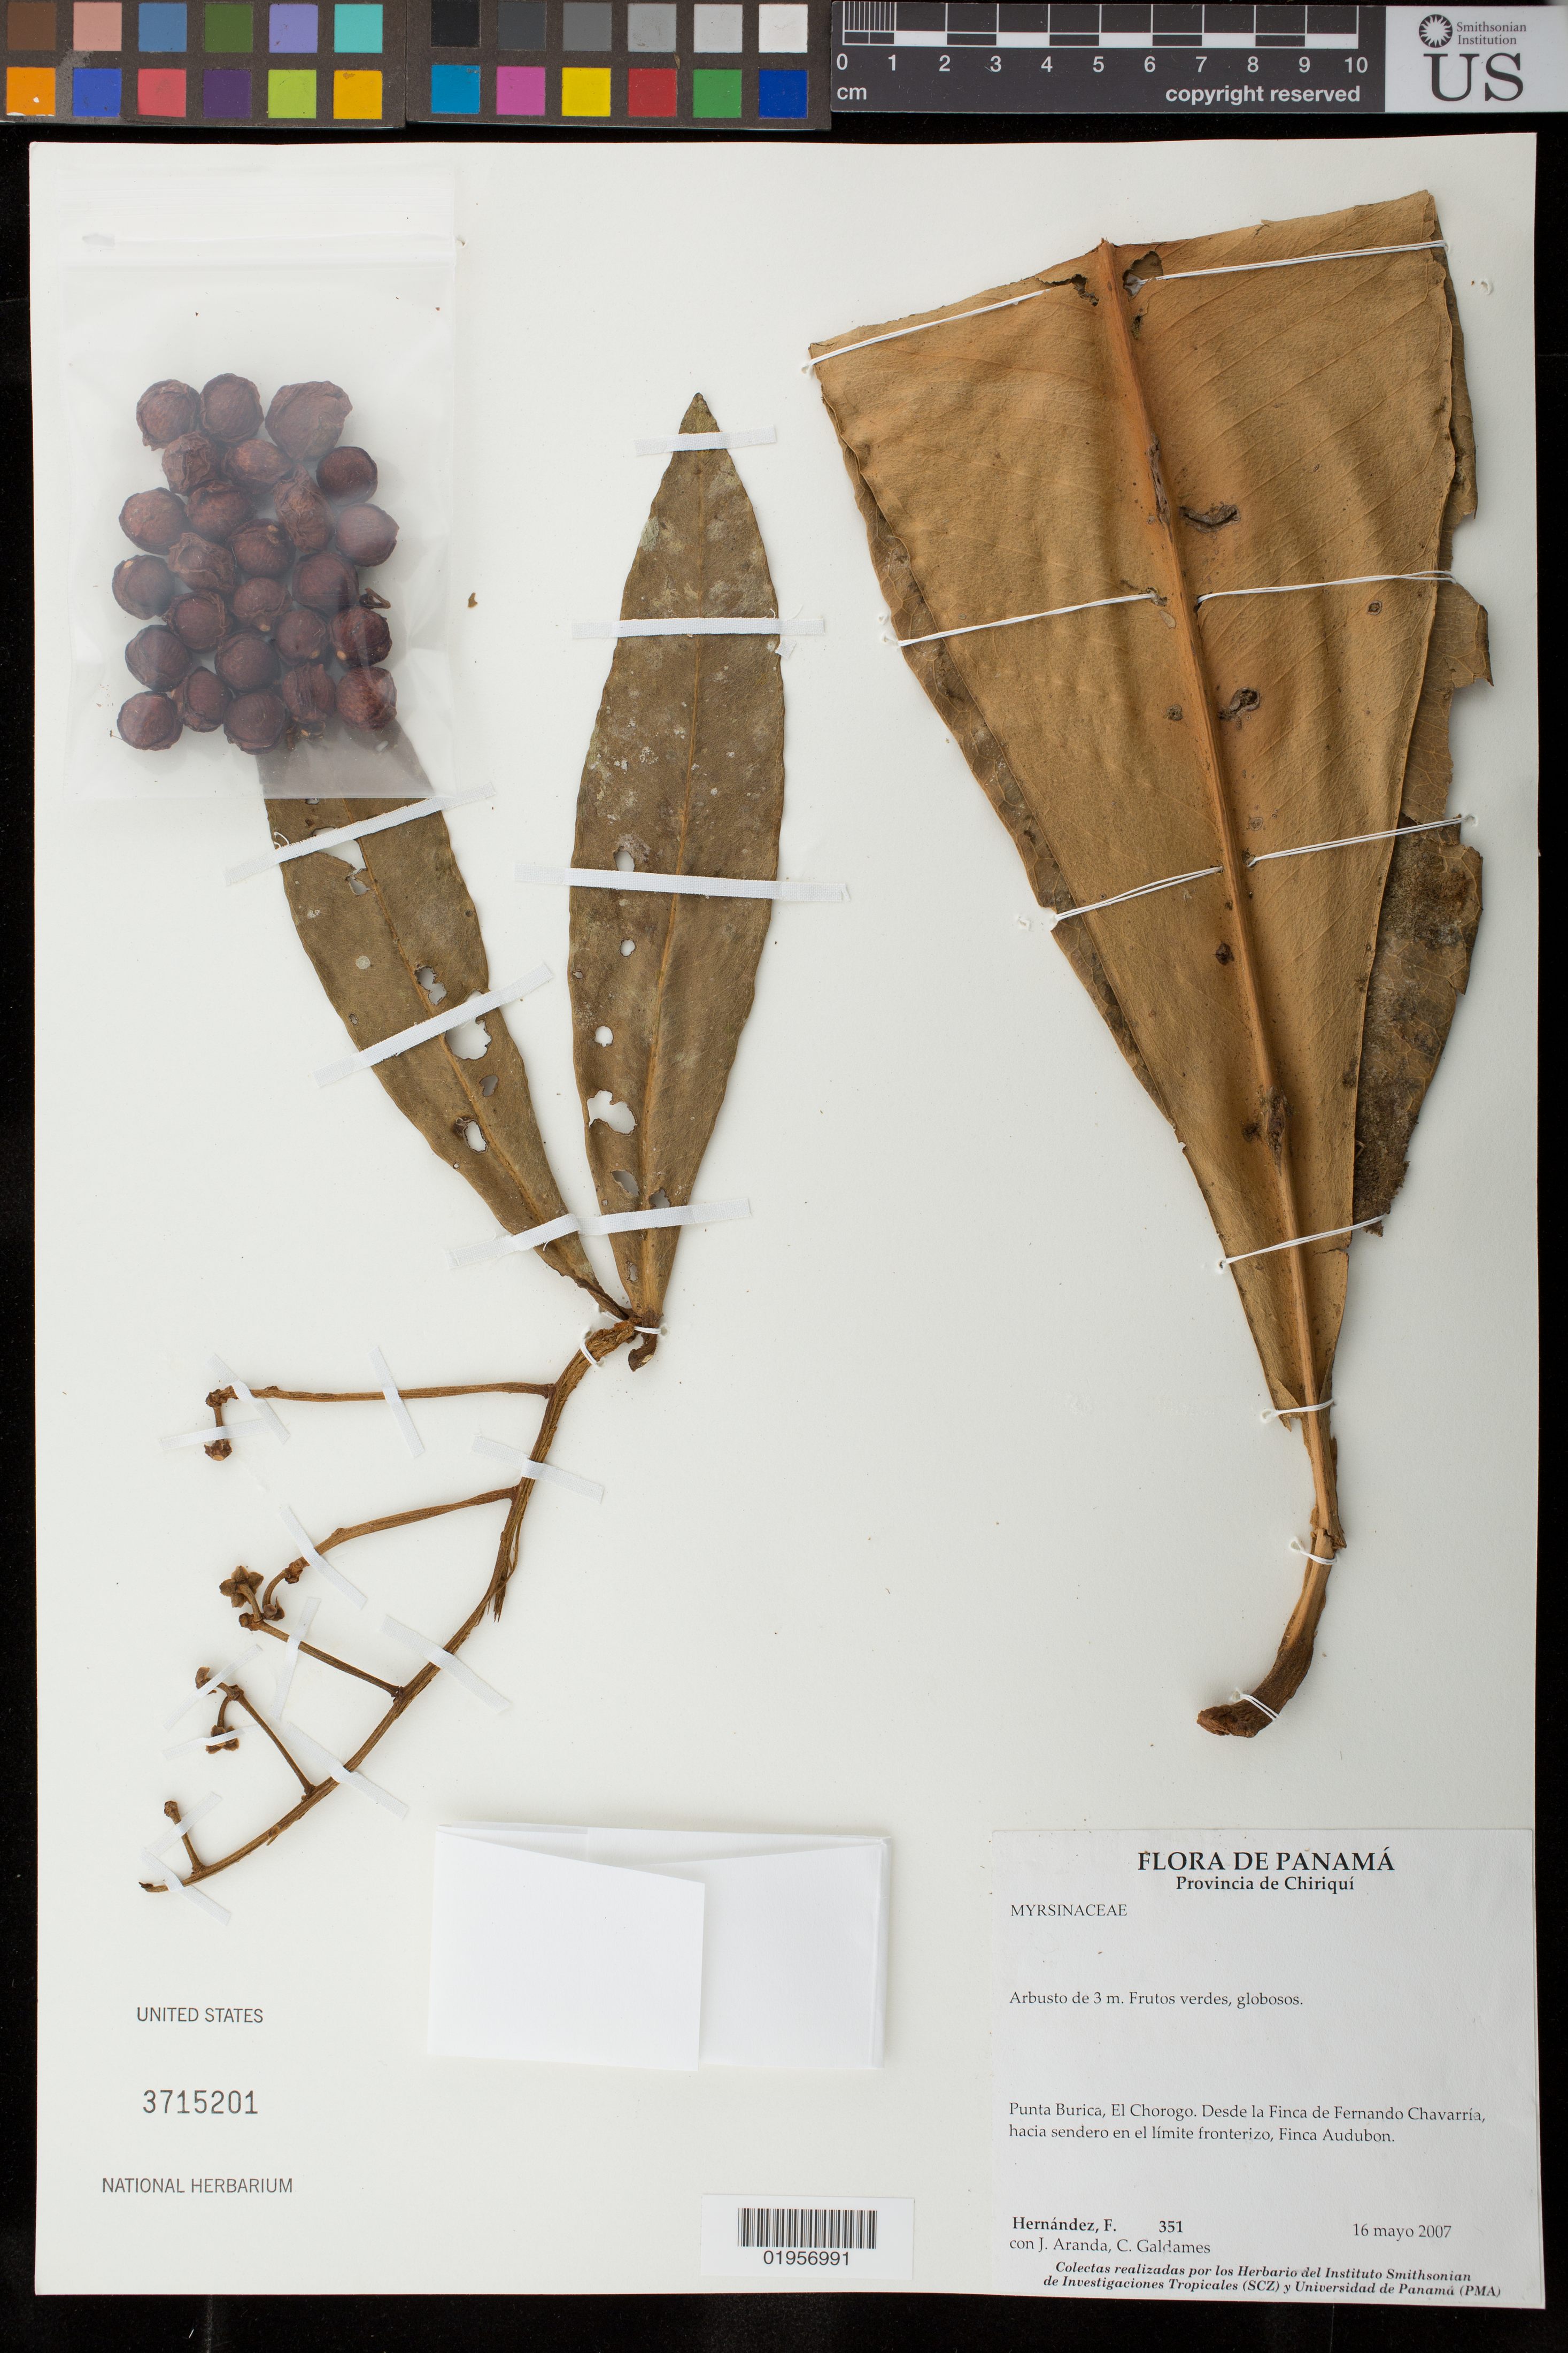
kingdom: Plantae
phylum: Tracheophyta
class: Magnoliopsida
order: Ericales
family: Primulaceae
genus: Hymenandra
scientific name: Hymenandra pittieri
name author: (Mez) Pipoly & Ricketson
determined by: Pipoly, J. J.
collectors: F. Hernandez, J. Aranda & C. Galdames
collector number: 351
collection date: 2007-05-16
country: Panama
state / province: Chiriquí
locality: Punta Burica, El Chorogo. Desde la Finca de Fernando Chavarria, hacia sendero en el limite fronterizo, Finca Audubon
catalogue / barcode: US 3715201